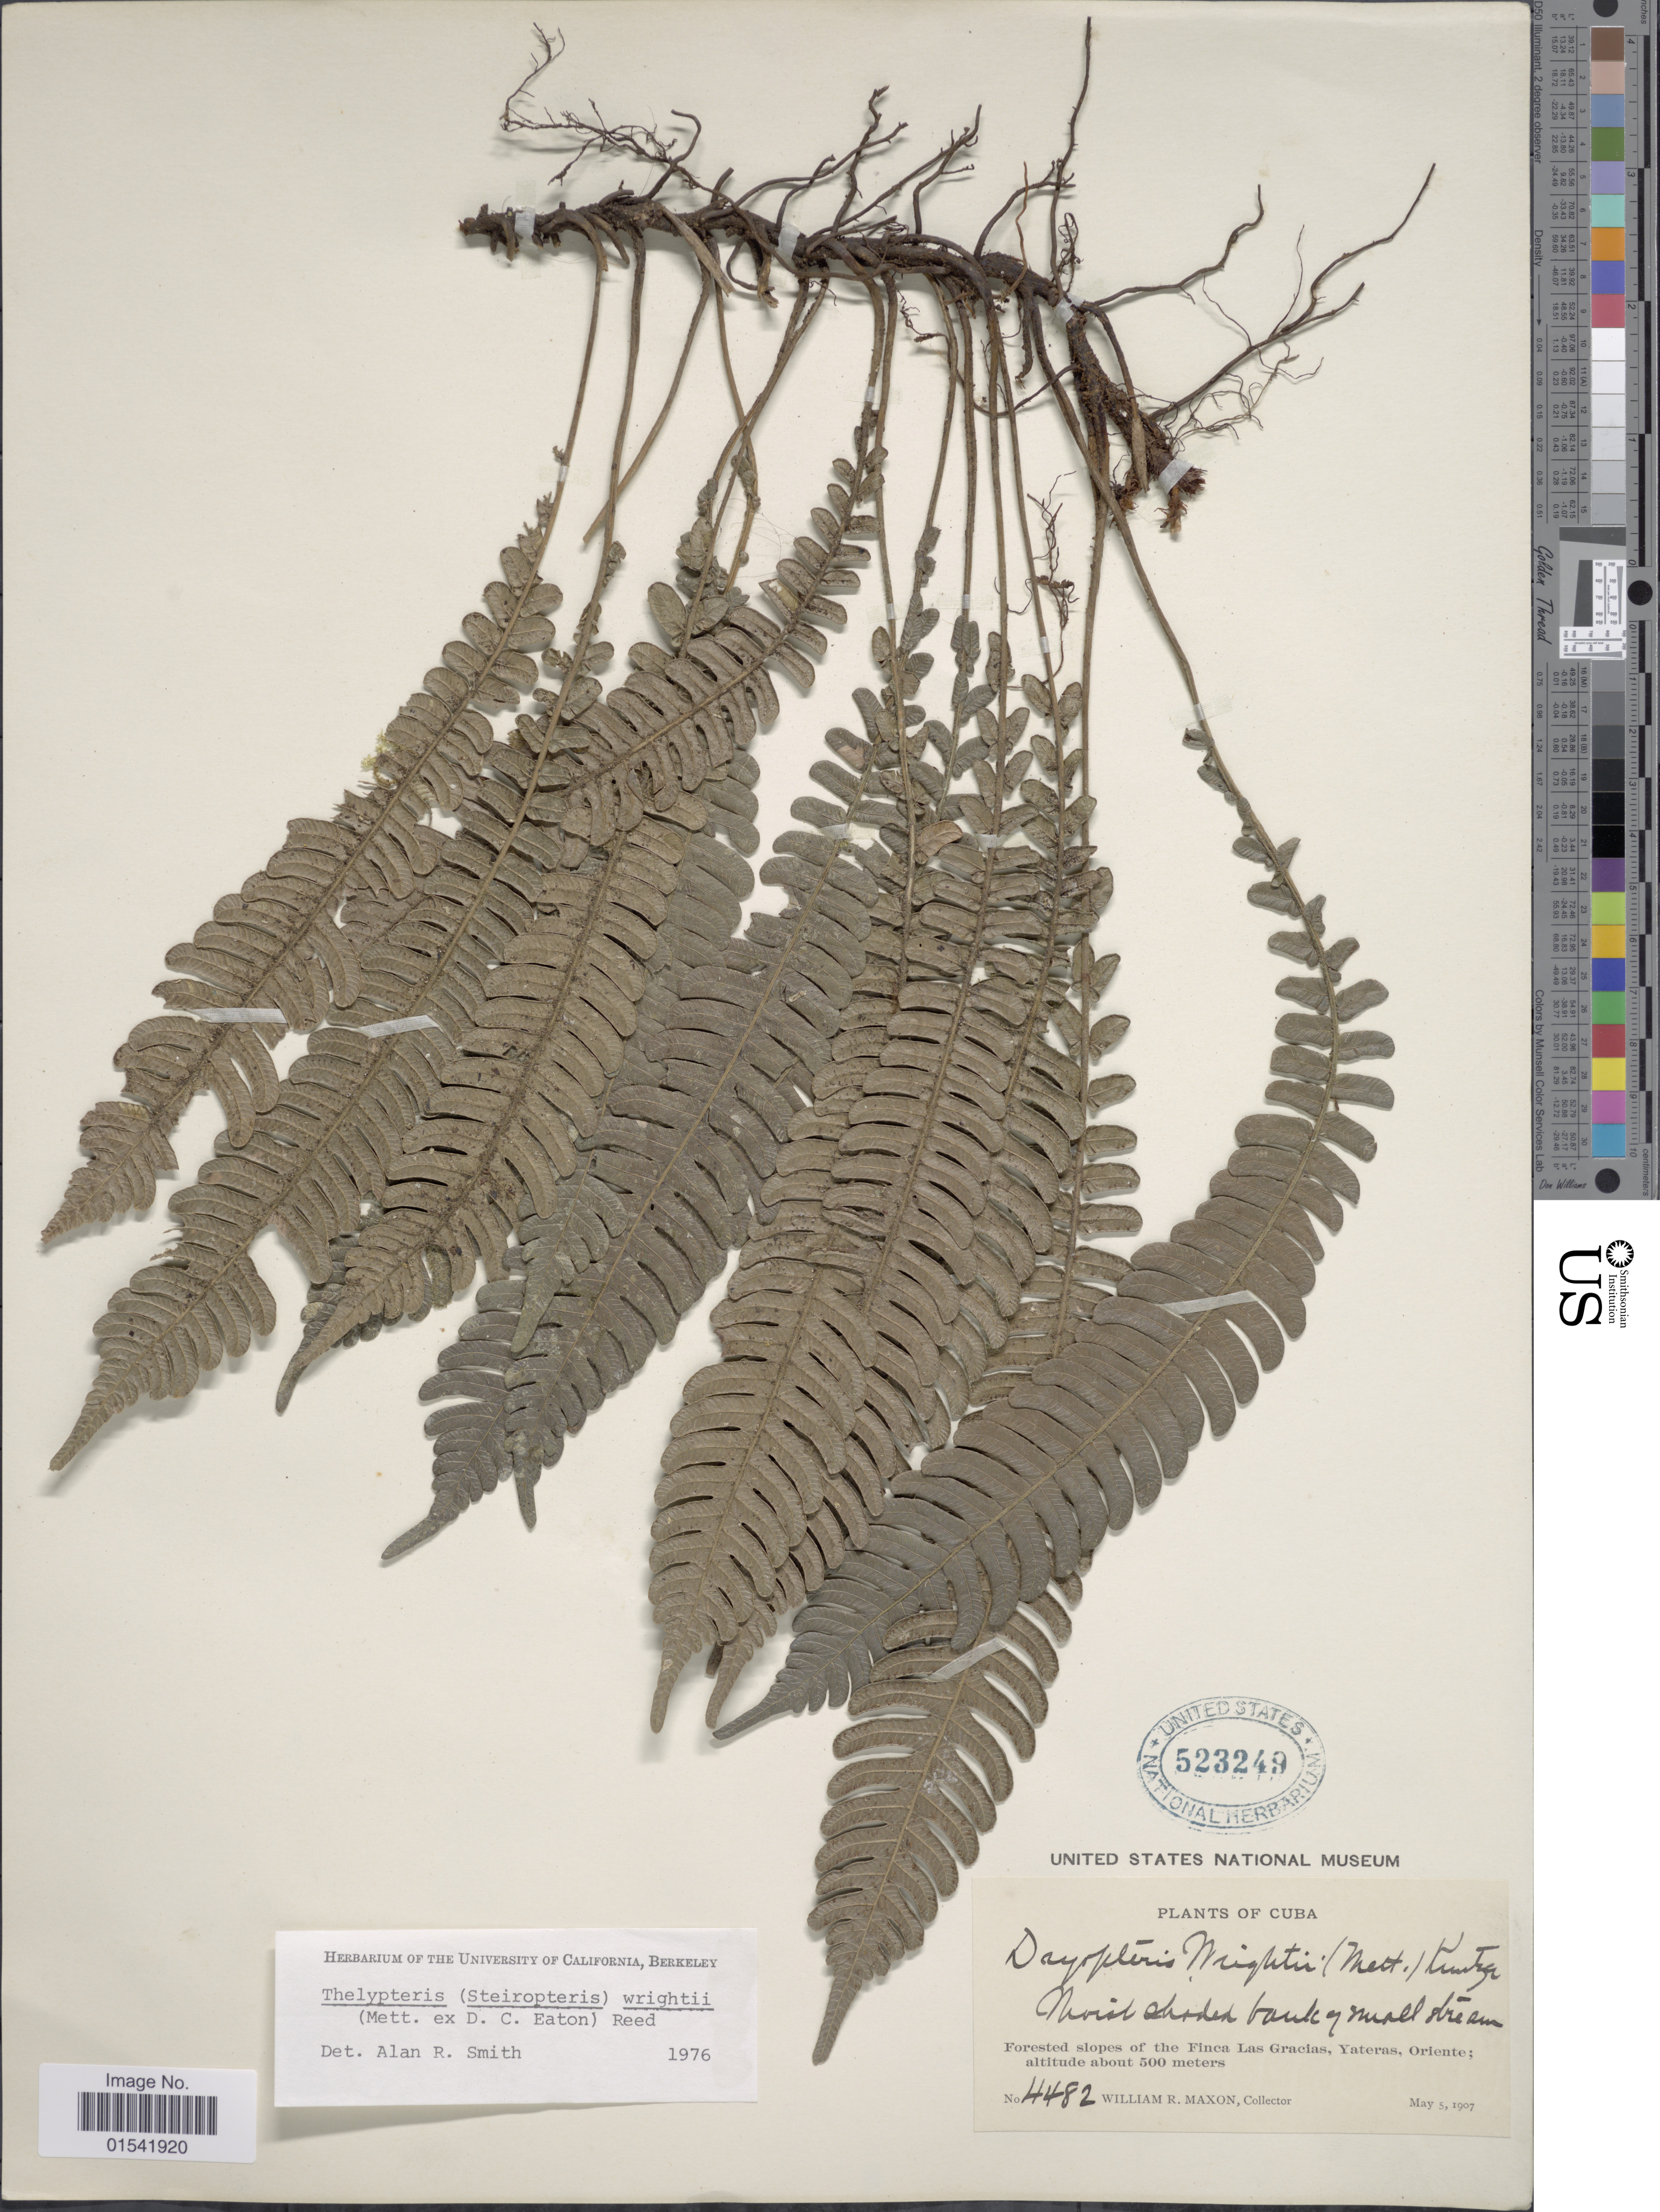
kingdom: Plantae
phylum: Tracheophyta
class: Polypodiopsida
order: Polypodiales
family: Thelypteridaceae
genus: Steiropteris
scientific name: Steiropteris wrightii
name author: (Mett.) Pic. Serm.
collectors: W. R. Maxon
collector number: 4482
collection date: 1907-05-05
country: Cuba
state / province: Oriente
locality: Forested slopes of the Finca Las Gracias, Yateras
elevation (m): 500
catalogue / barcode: US 523249